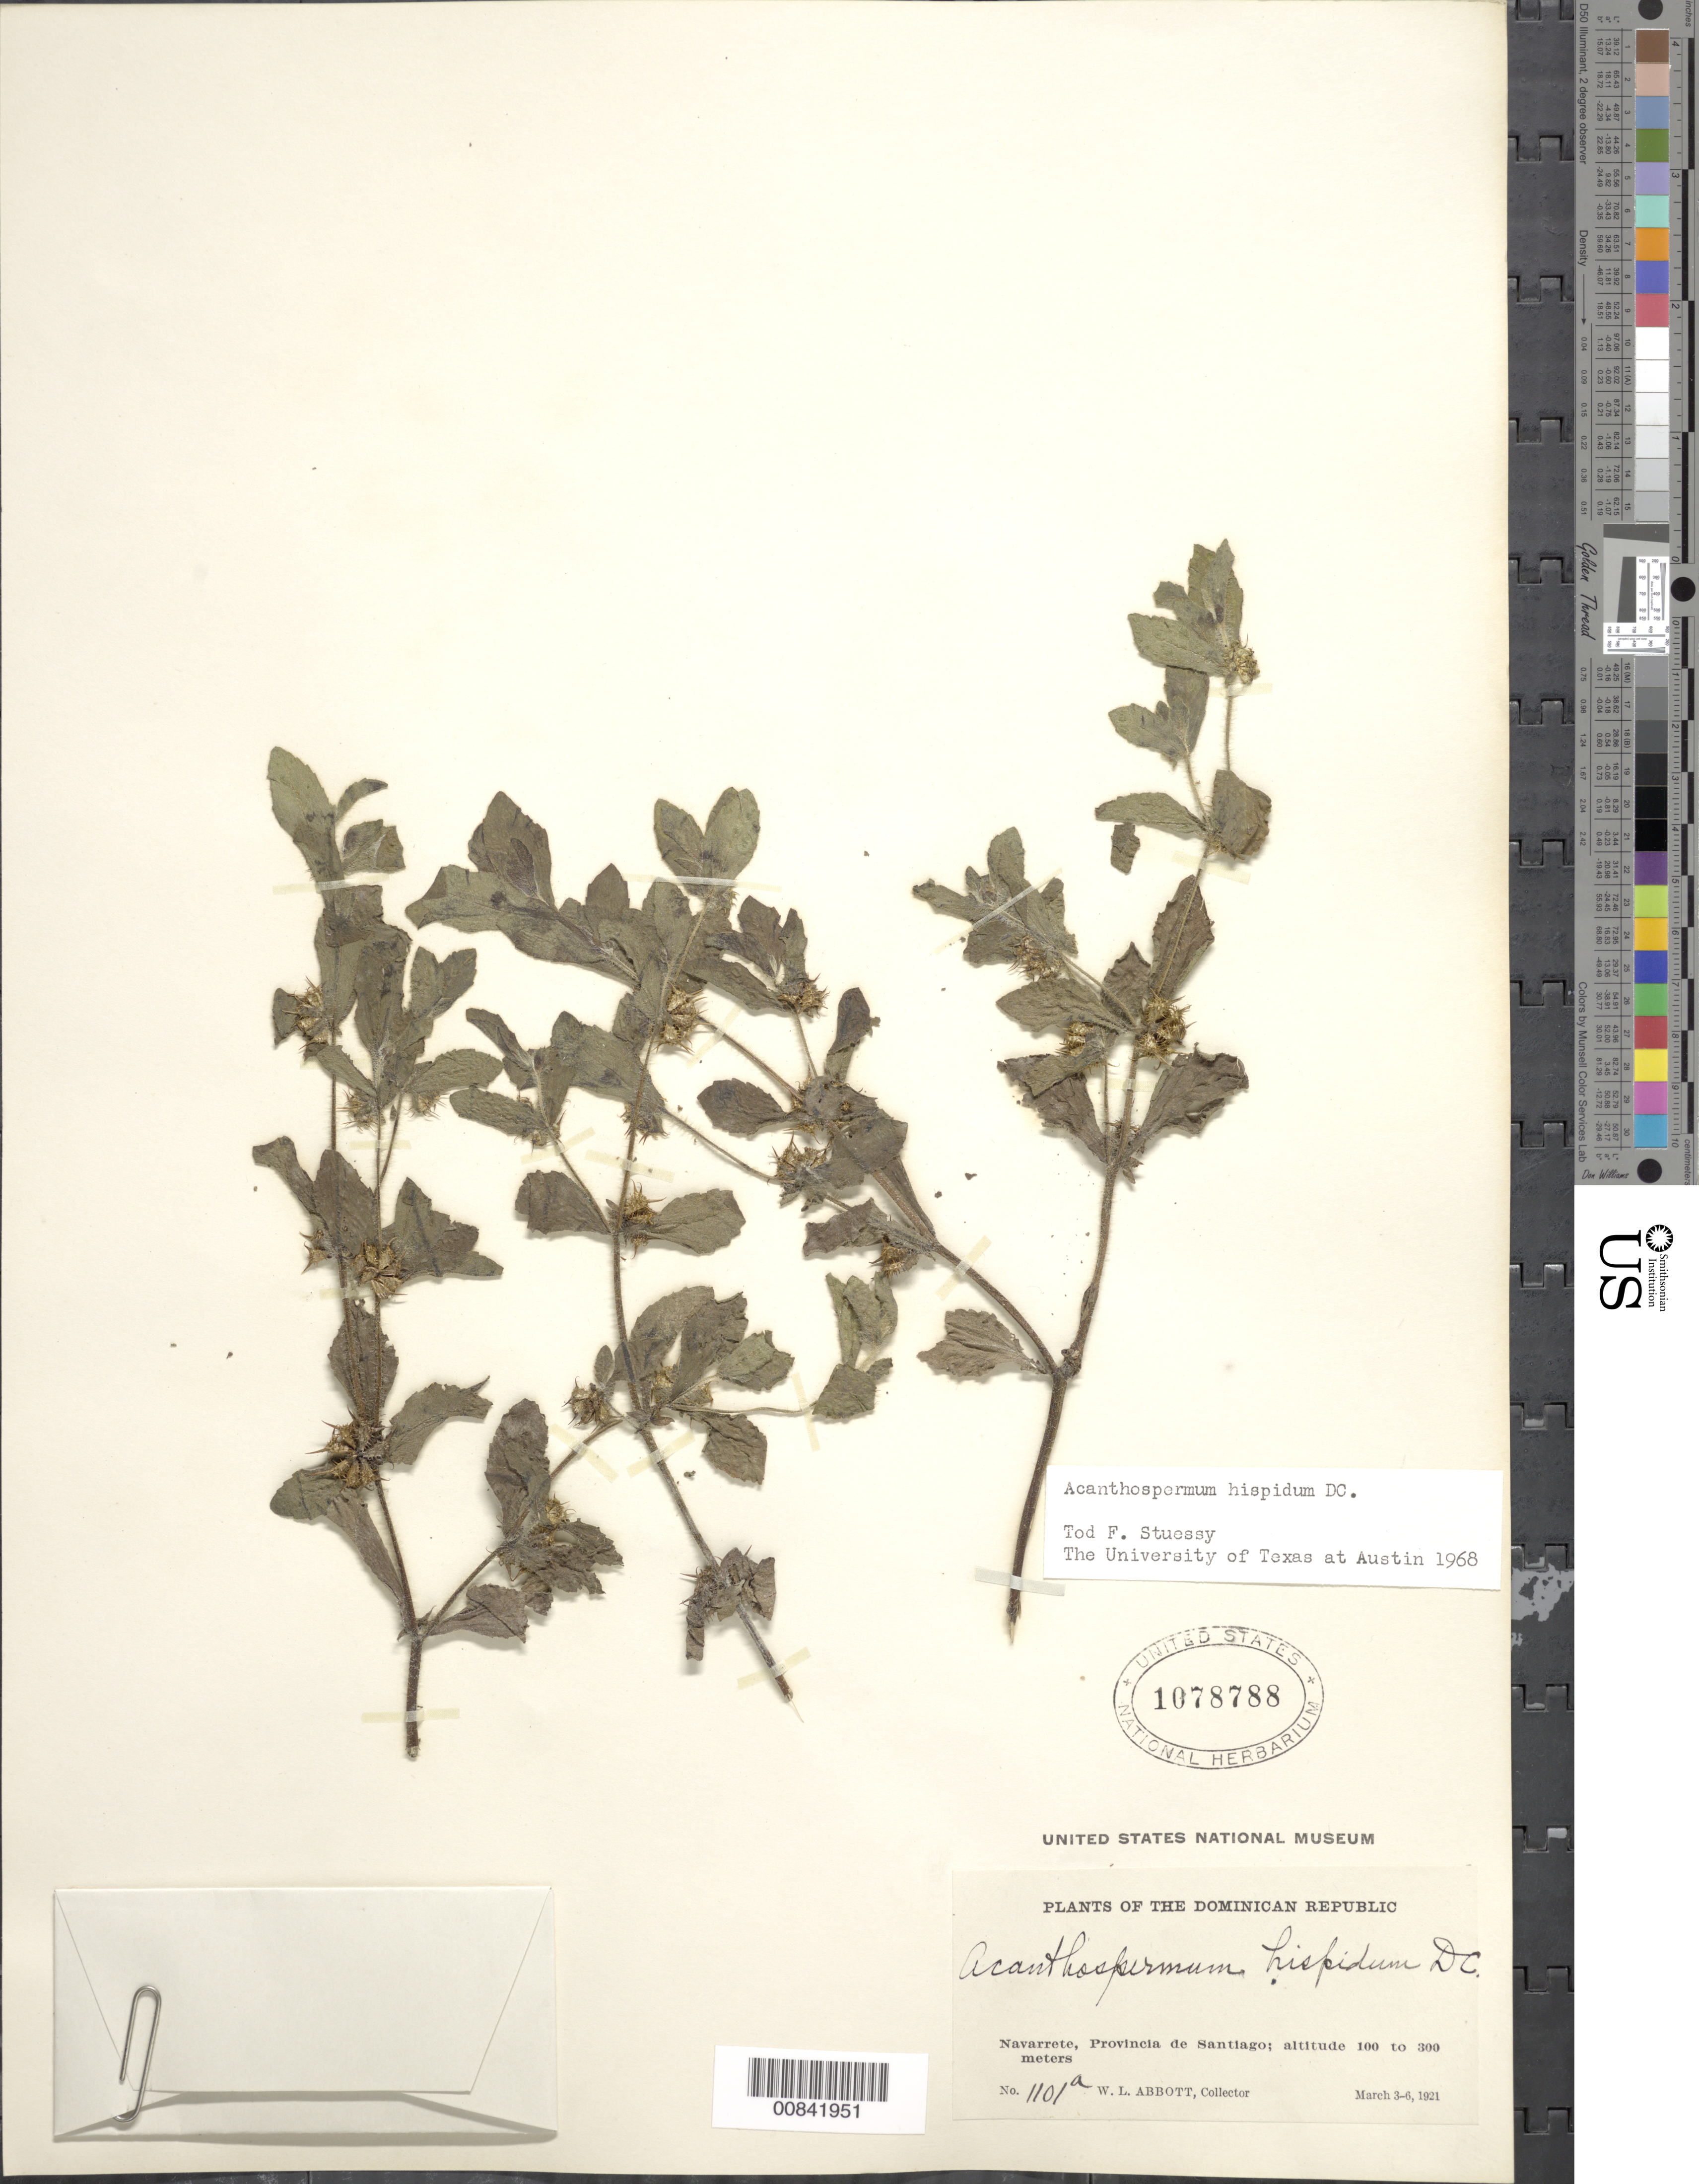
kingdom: Plantae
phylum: Tracheophyta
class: Magnoliopsida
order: Asterales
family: Asteraceae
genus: Acanthospermum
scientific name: Acanthospermum hispidum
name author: DC.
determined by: Stuessy, T. F.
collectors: W. L. Abbott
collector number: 1101A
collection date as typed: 03 Mar 1921 to 06 Mar 1921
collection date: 1921-03-03/1921-03-06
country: Dominican Republic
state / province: Santiago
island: Hispaniola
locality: Navarrete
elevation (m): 100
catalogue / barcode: US 1078788